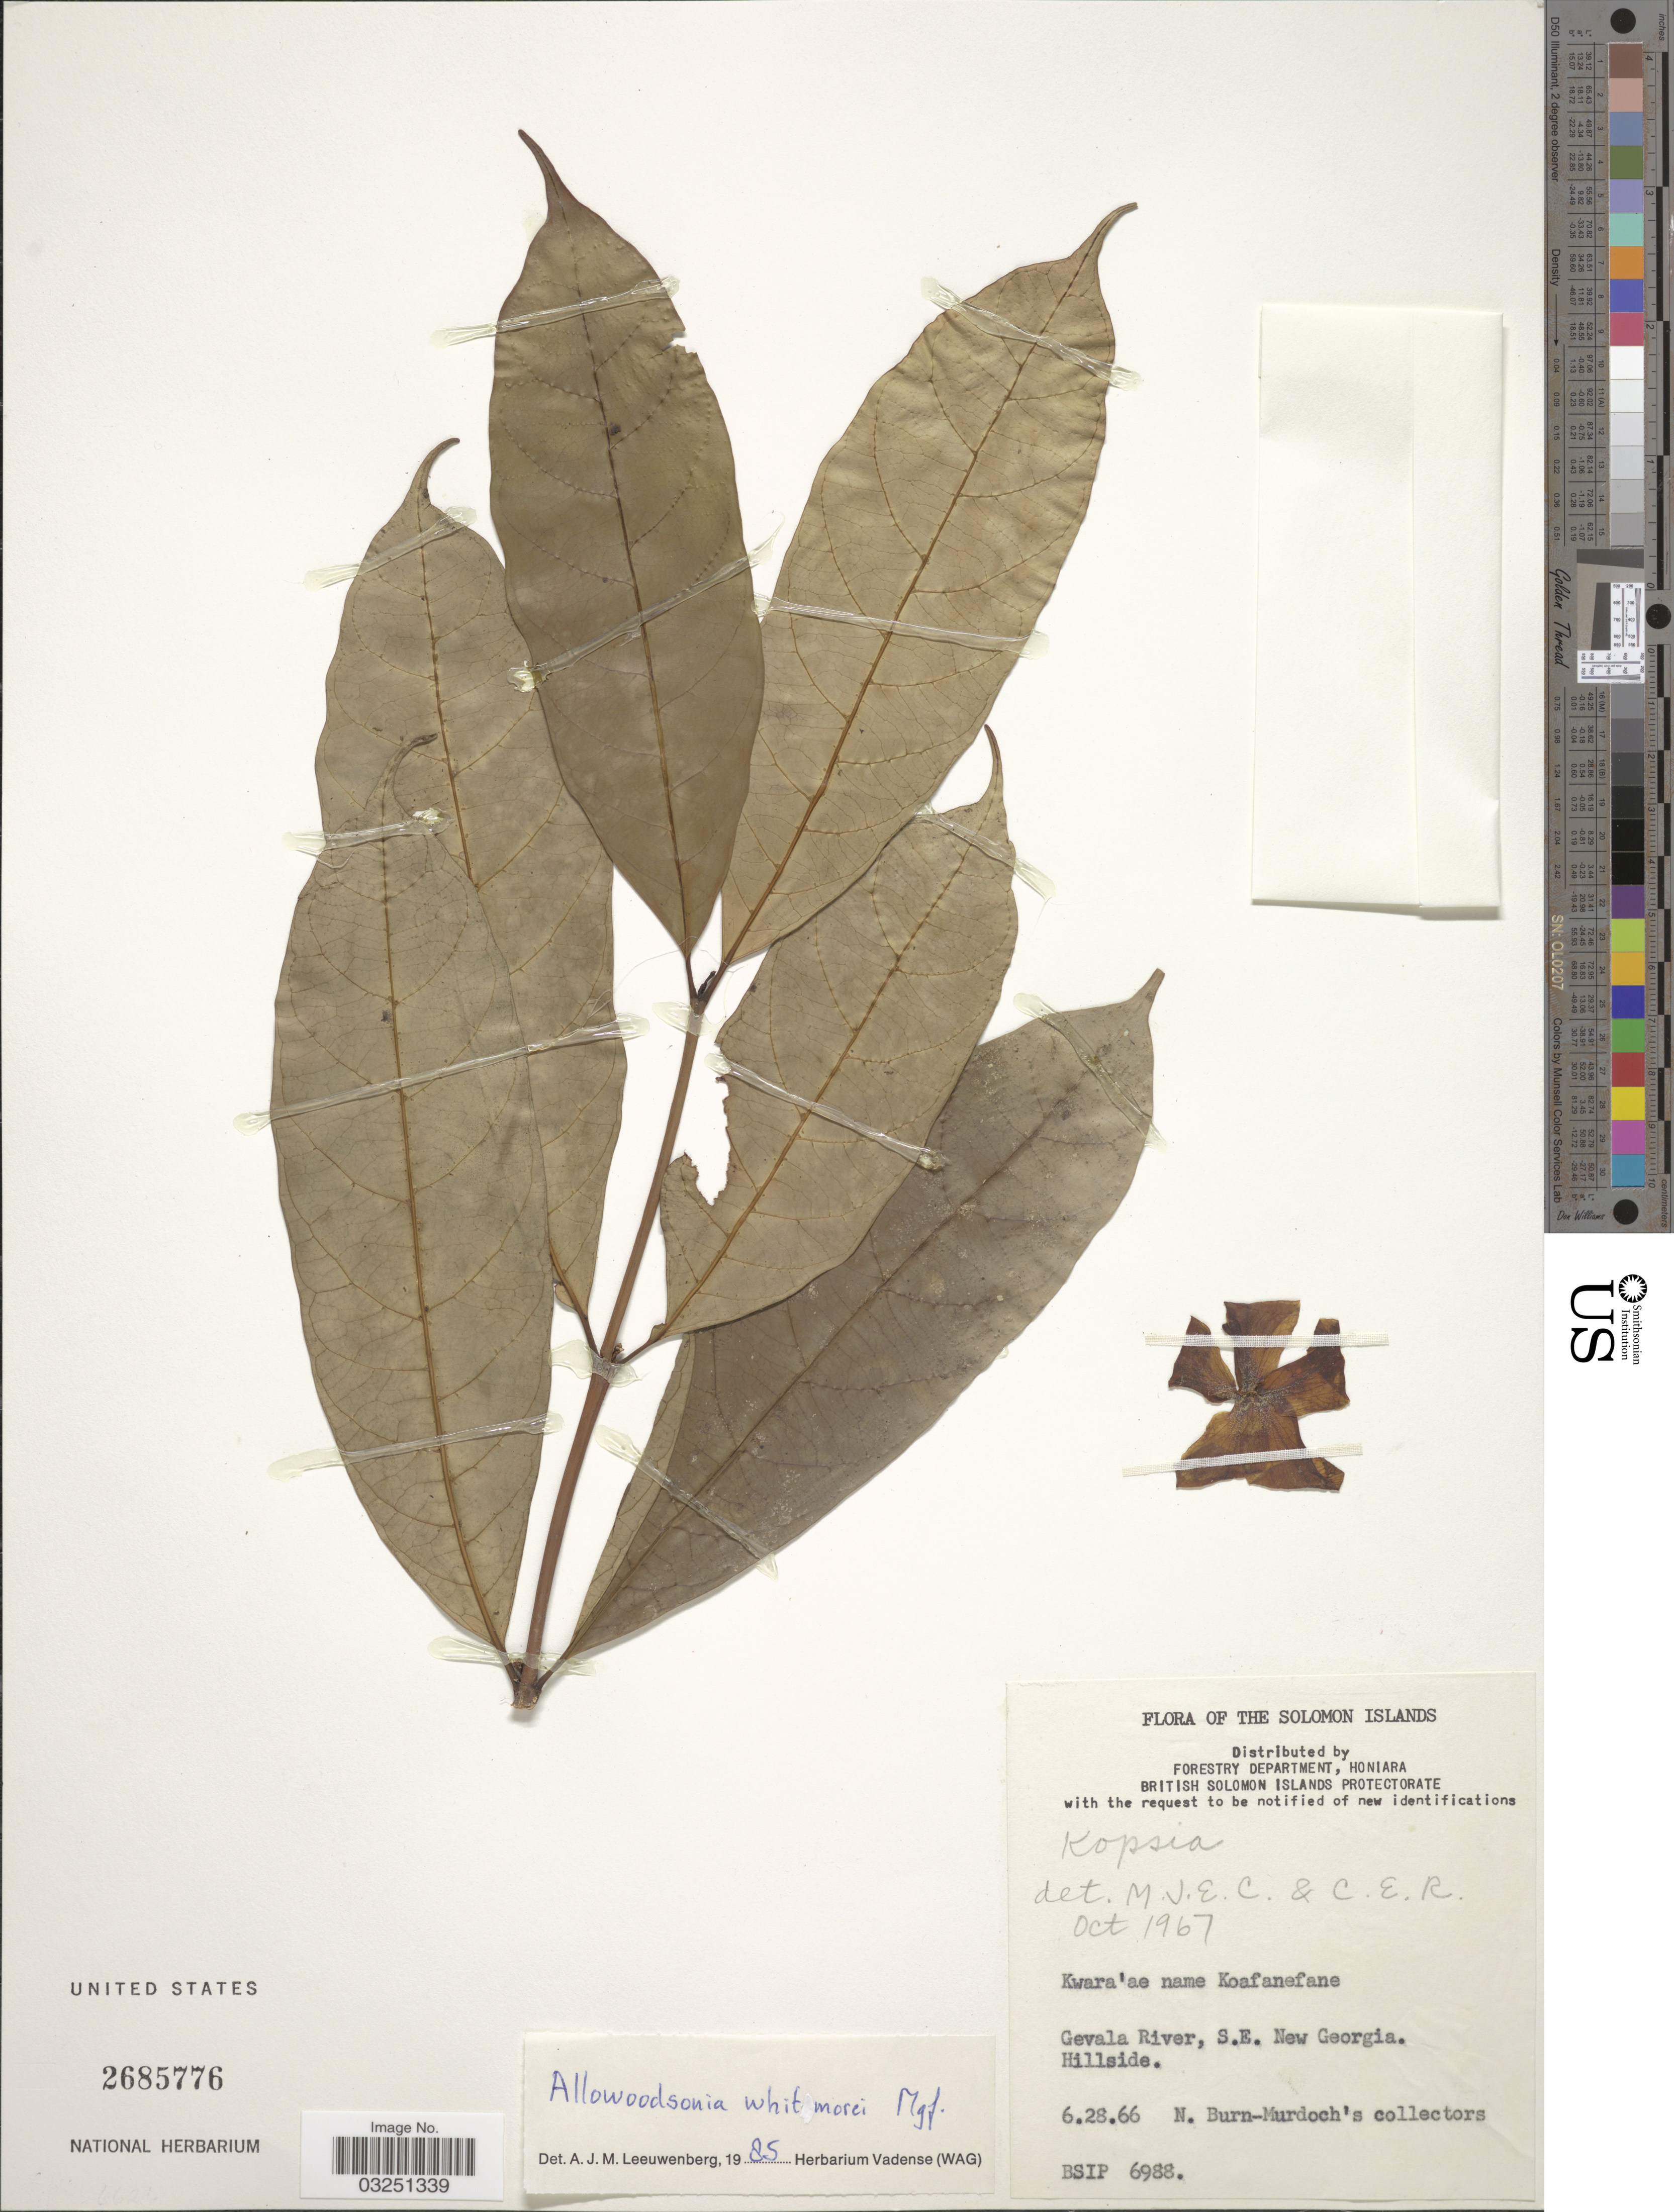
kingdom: Plantae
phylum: Tracheophyta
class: Magnoliopsida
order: Gentianales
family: Apocynaceae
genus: Allowoodsonia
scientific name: Allowoodsonia whitmorei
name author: Markgr.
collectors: N. Burn-Murdoch's collectors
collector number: BSIP 6988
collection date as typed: Transcribed d/m/y: 28/6/66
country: Solomon Islands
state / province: Solomon Islands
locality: The Solomon Islands. Gevala River, S.E. New Georgia. Hillside.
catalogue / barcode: US 2685776